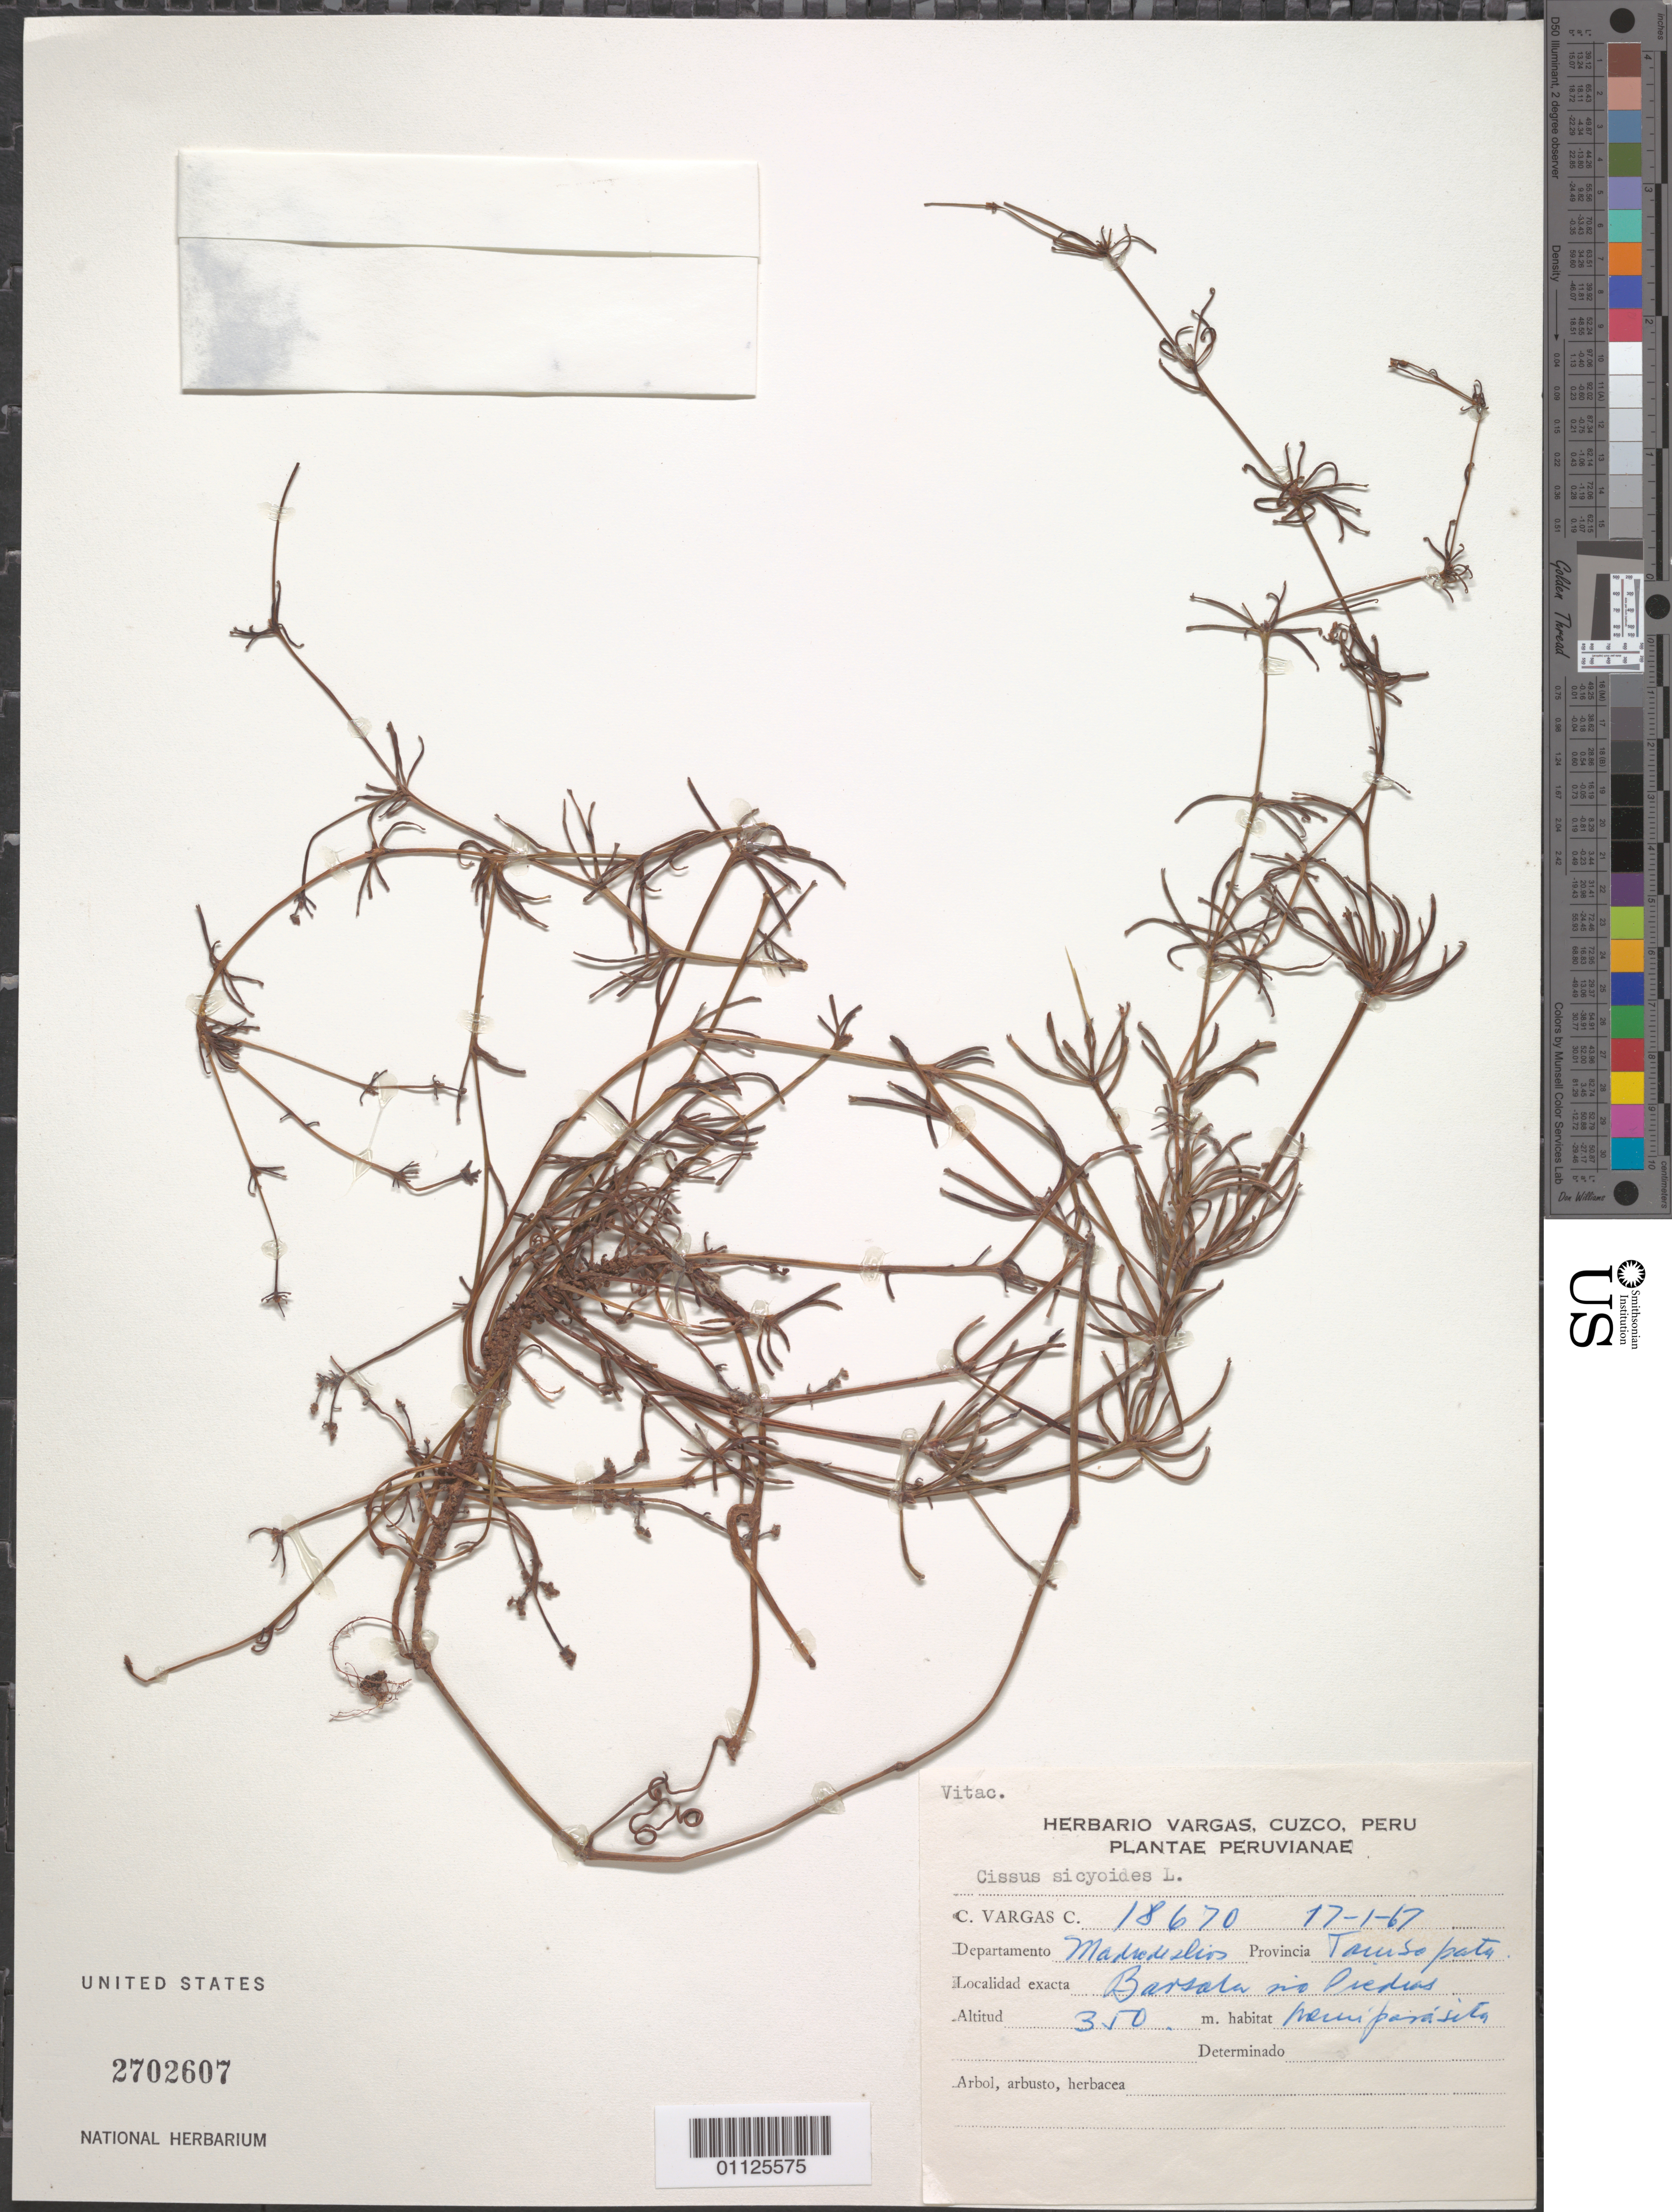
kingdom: Plantae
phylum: Tracheophyta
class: Magnoliopsida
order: Vitales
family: Vitaceae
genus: Cissus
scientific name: Cissus verticillata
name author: (L.) Nicolson & C.E. Jarvis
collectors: C. Vargas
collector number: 18670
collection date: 1967-01-17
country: Peru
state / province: Madre de Dios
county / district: Tambopata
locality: Tambopata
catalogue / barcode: US 2702607